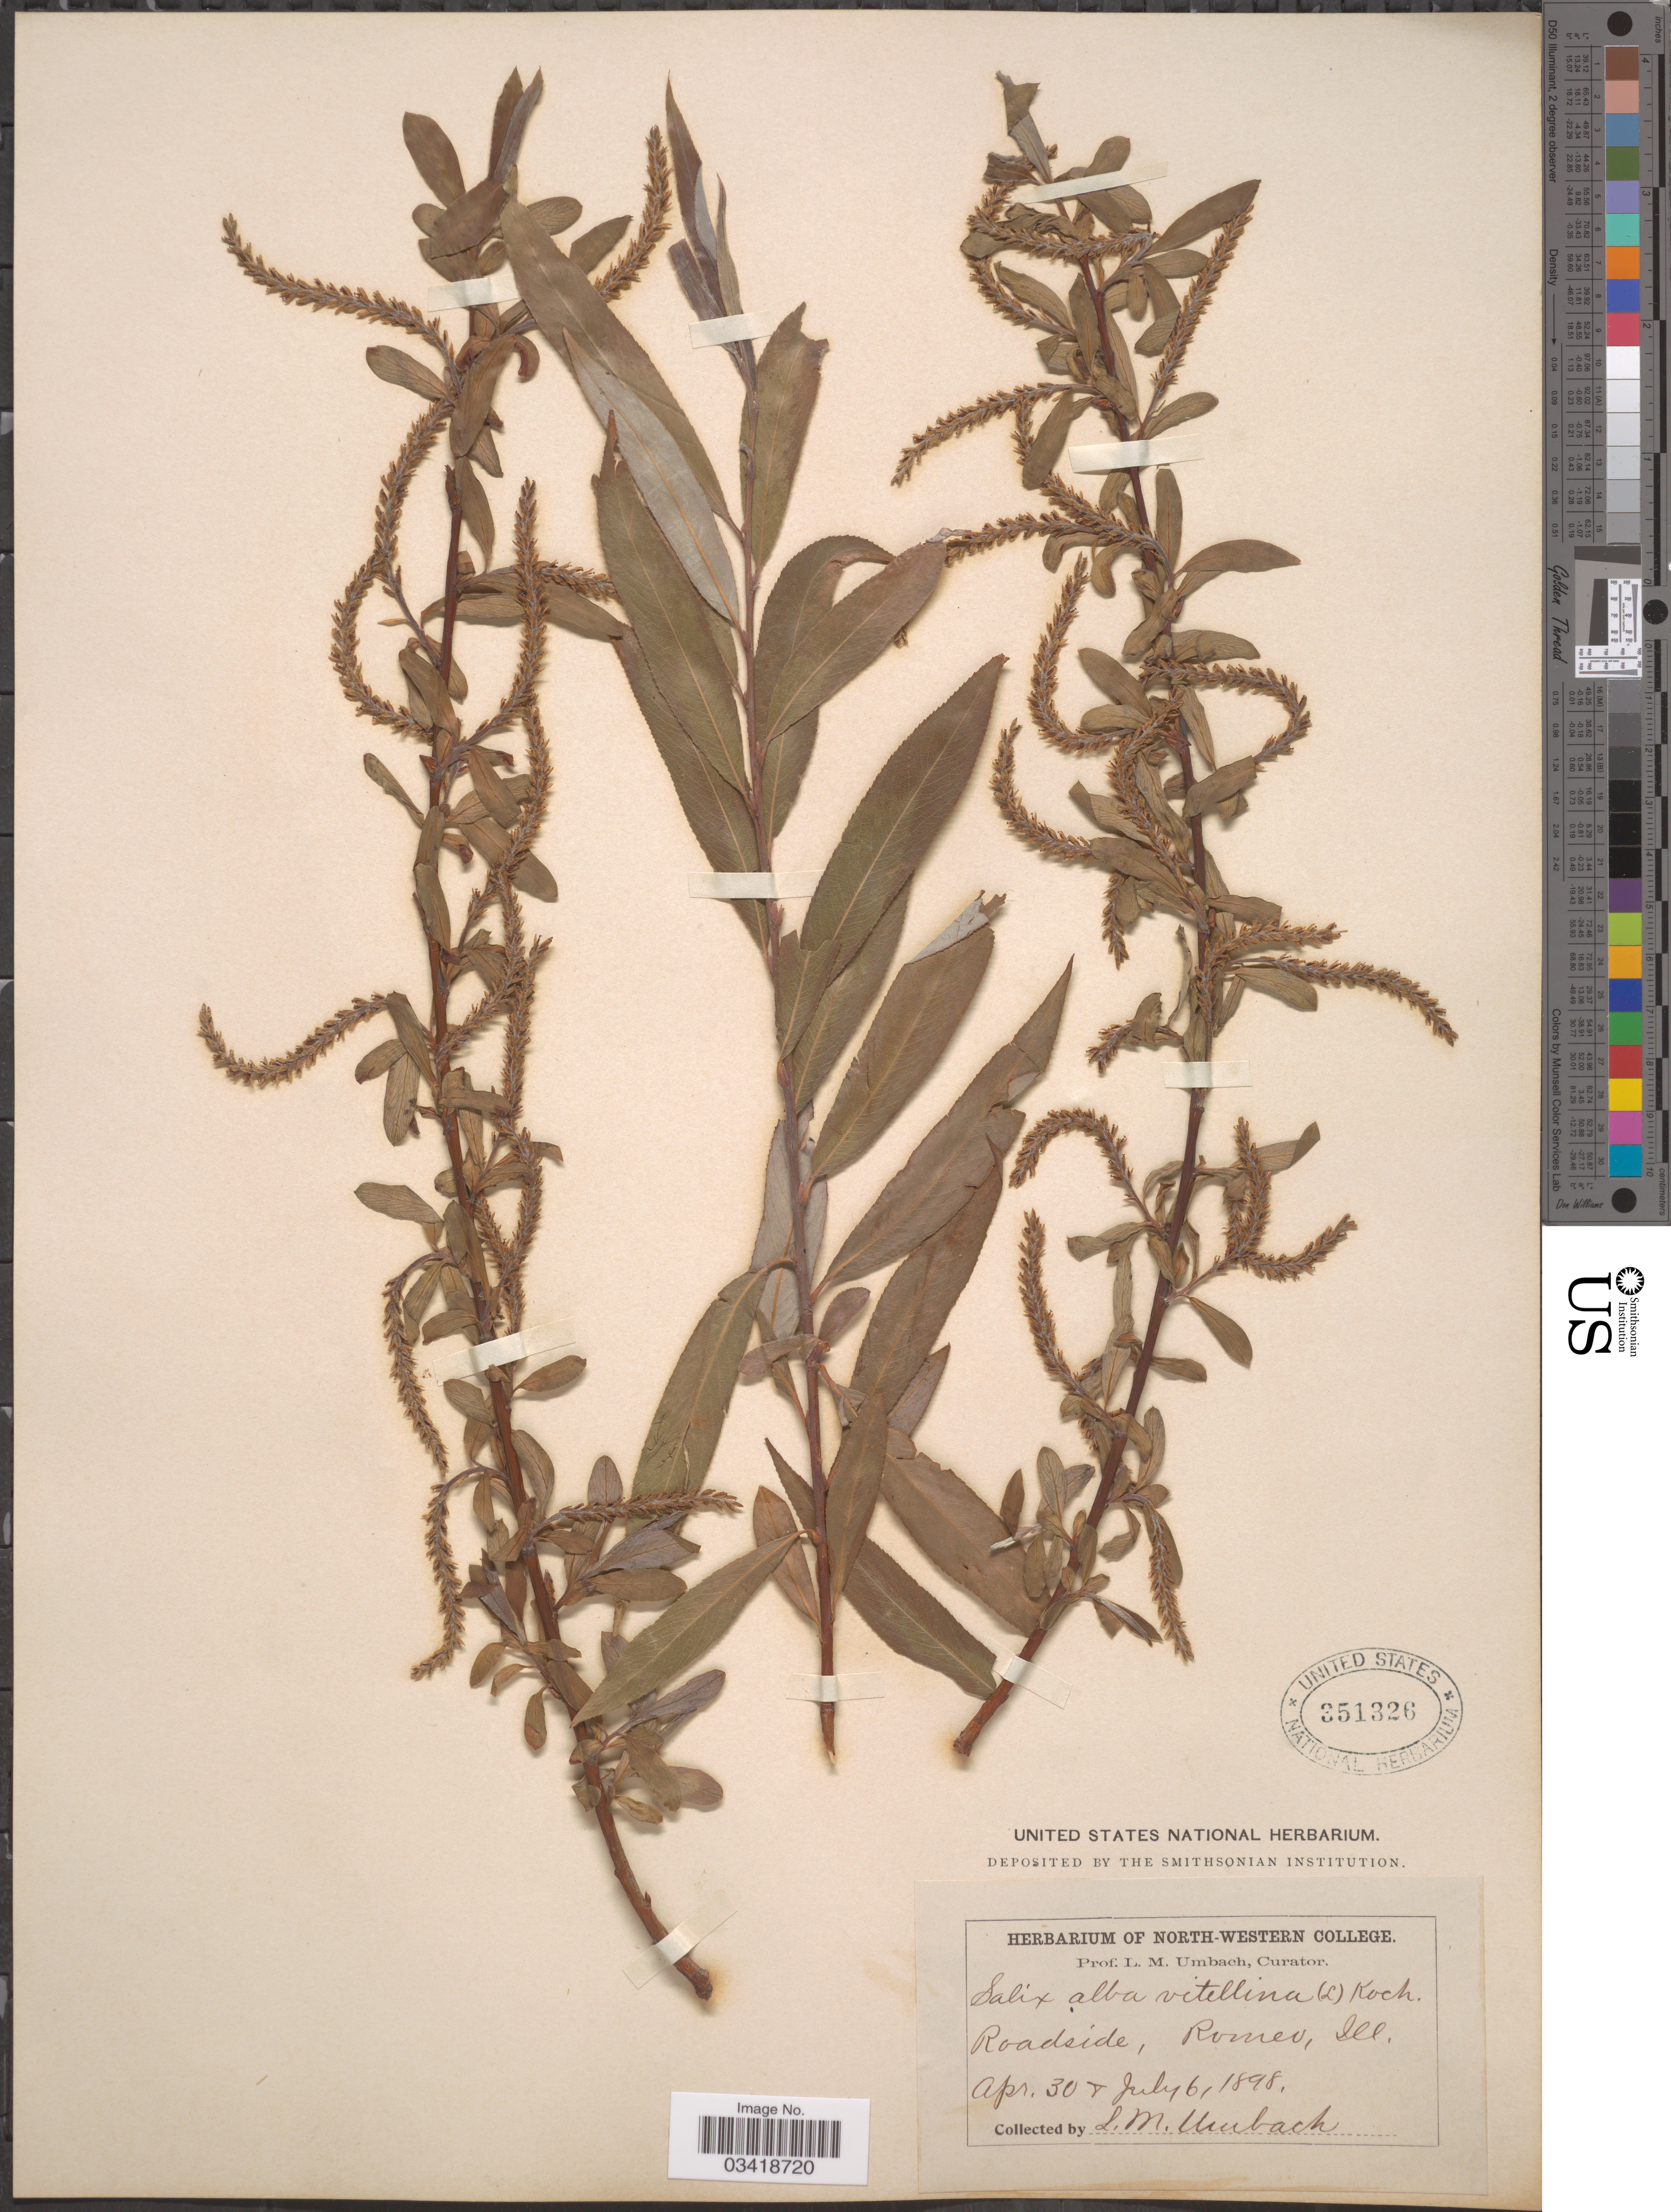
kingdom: Plantae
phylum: Tracheophyta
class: Magnoliopsida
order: Malpighiales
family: Salicaceae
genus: Salix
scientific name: Salix alba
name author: L.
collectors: L. M. Umbach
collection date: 1898-04-30/1898-07-06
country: United States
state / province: Illinois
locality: Roadside, Romeo.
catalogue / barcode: US 351326